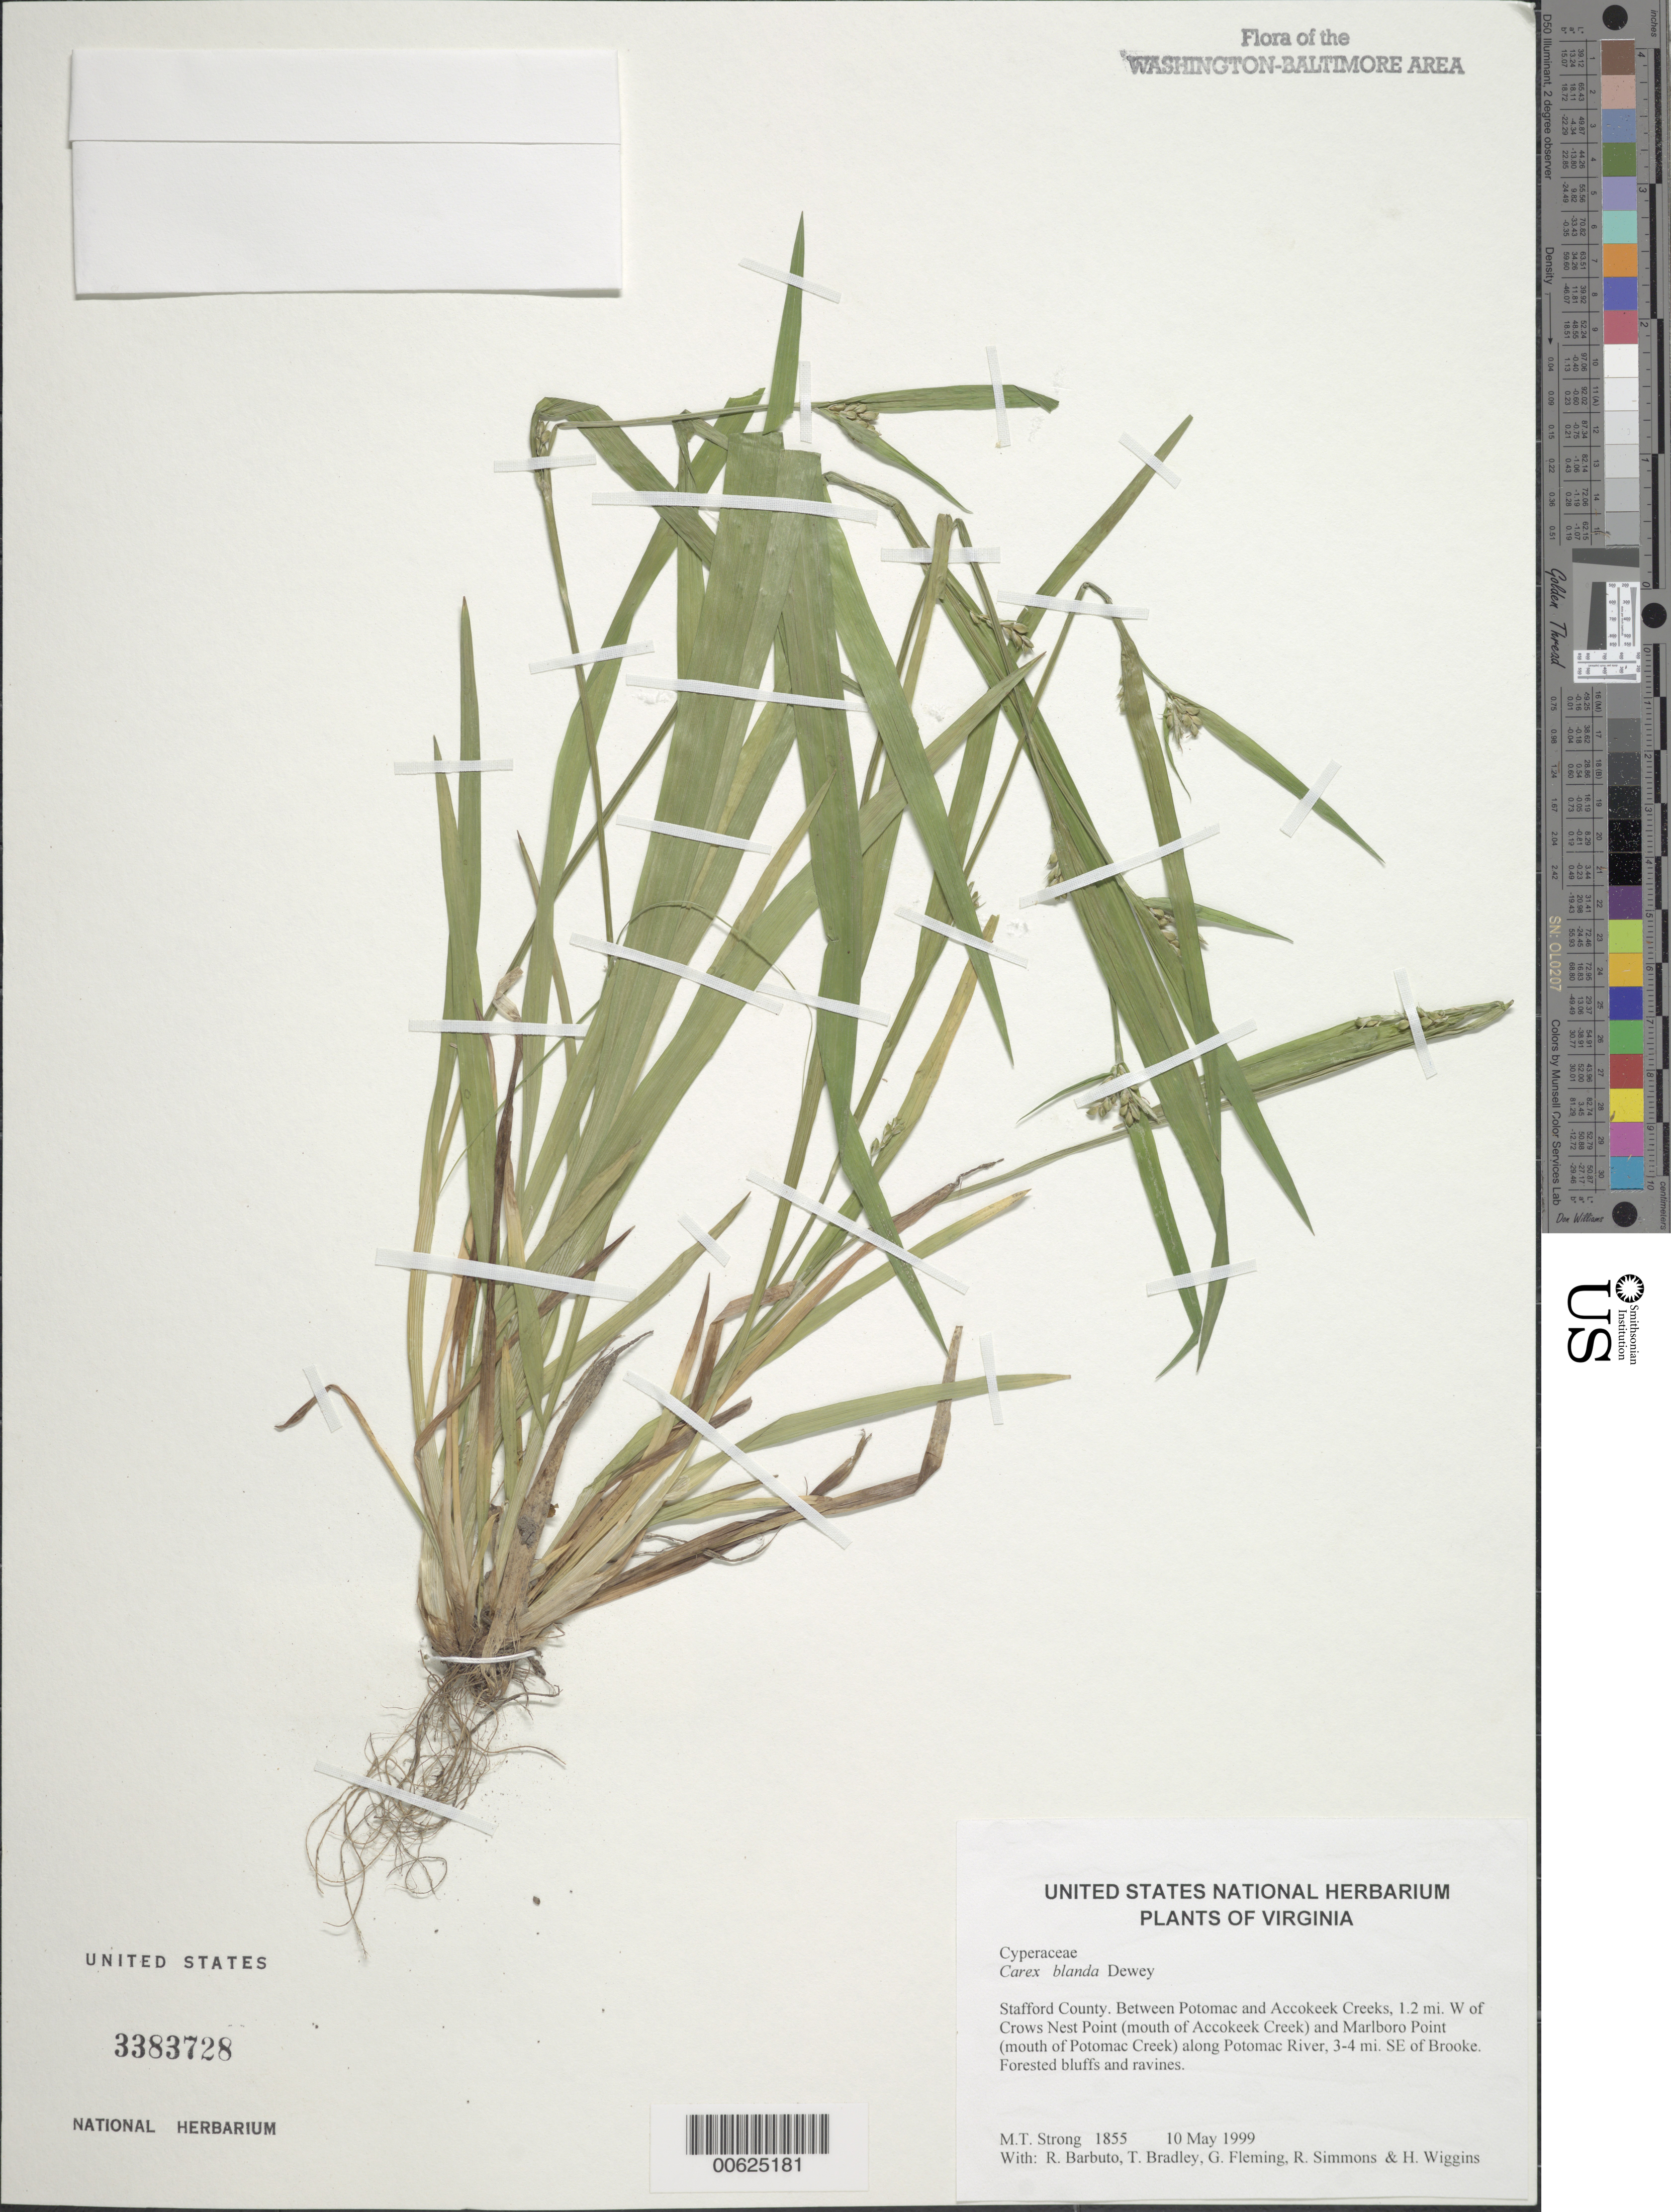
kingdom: Plantae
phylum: Tracheophyta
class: Liliopsida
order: Poales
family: Cyperaceae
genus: Carex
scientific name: Carex blanda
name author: Dewey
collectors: M. T. Strong, R. Barbuto, T. Bradley, G. Fleming, R. Simmons & H. Wiggins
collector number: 1855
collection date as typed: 10 May 1999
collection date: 1999-05-10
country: United States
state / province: Virginia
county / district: Stafford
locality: Between Potomac and Accokeek Creeks, 1.2 mi. W of Crows Nest Point (mouth of Accokeek Creek) and Marlboro Point (mouth of Potomac Creek) along Potomac River, 3-4 mi. SE of Brooke.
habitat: Forested bluffs and ravines.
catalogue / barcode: US 3383728